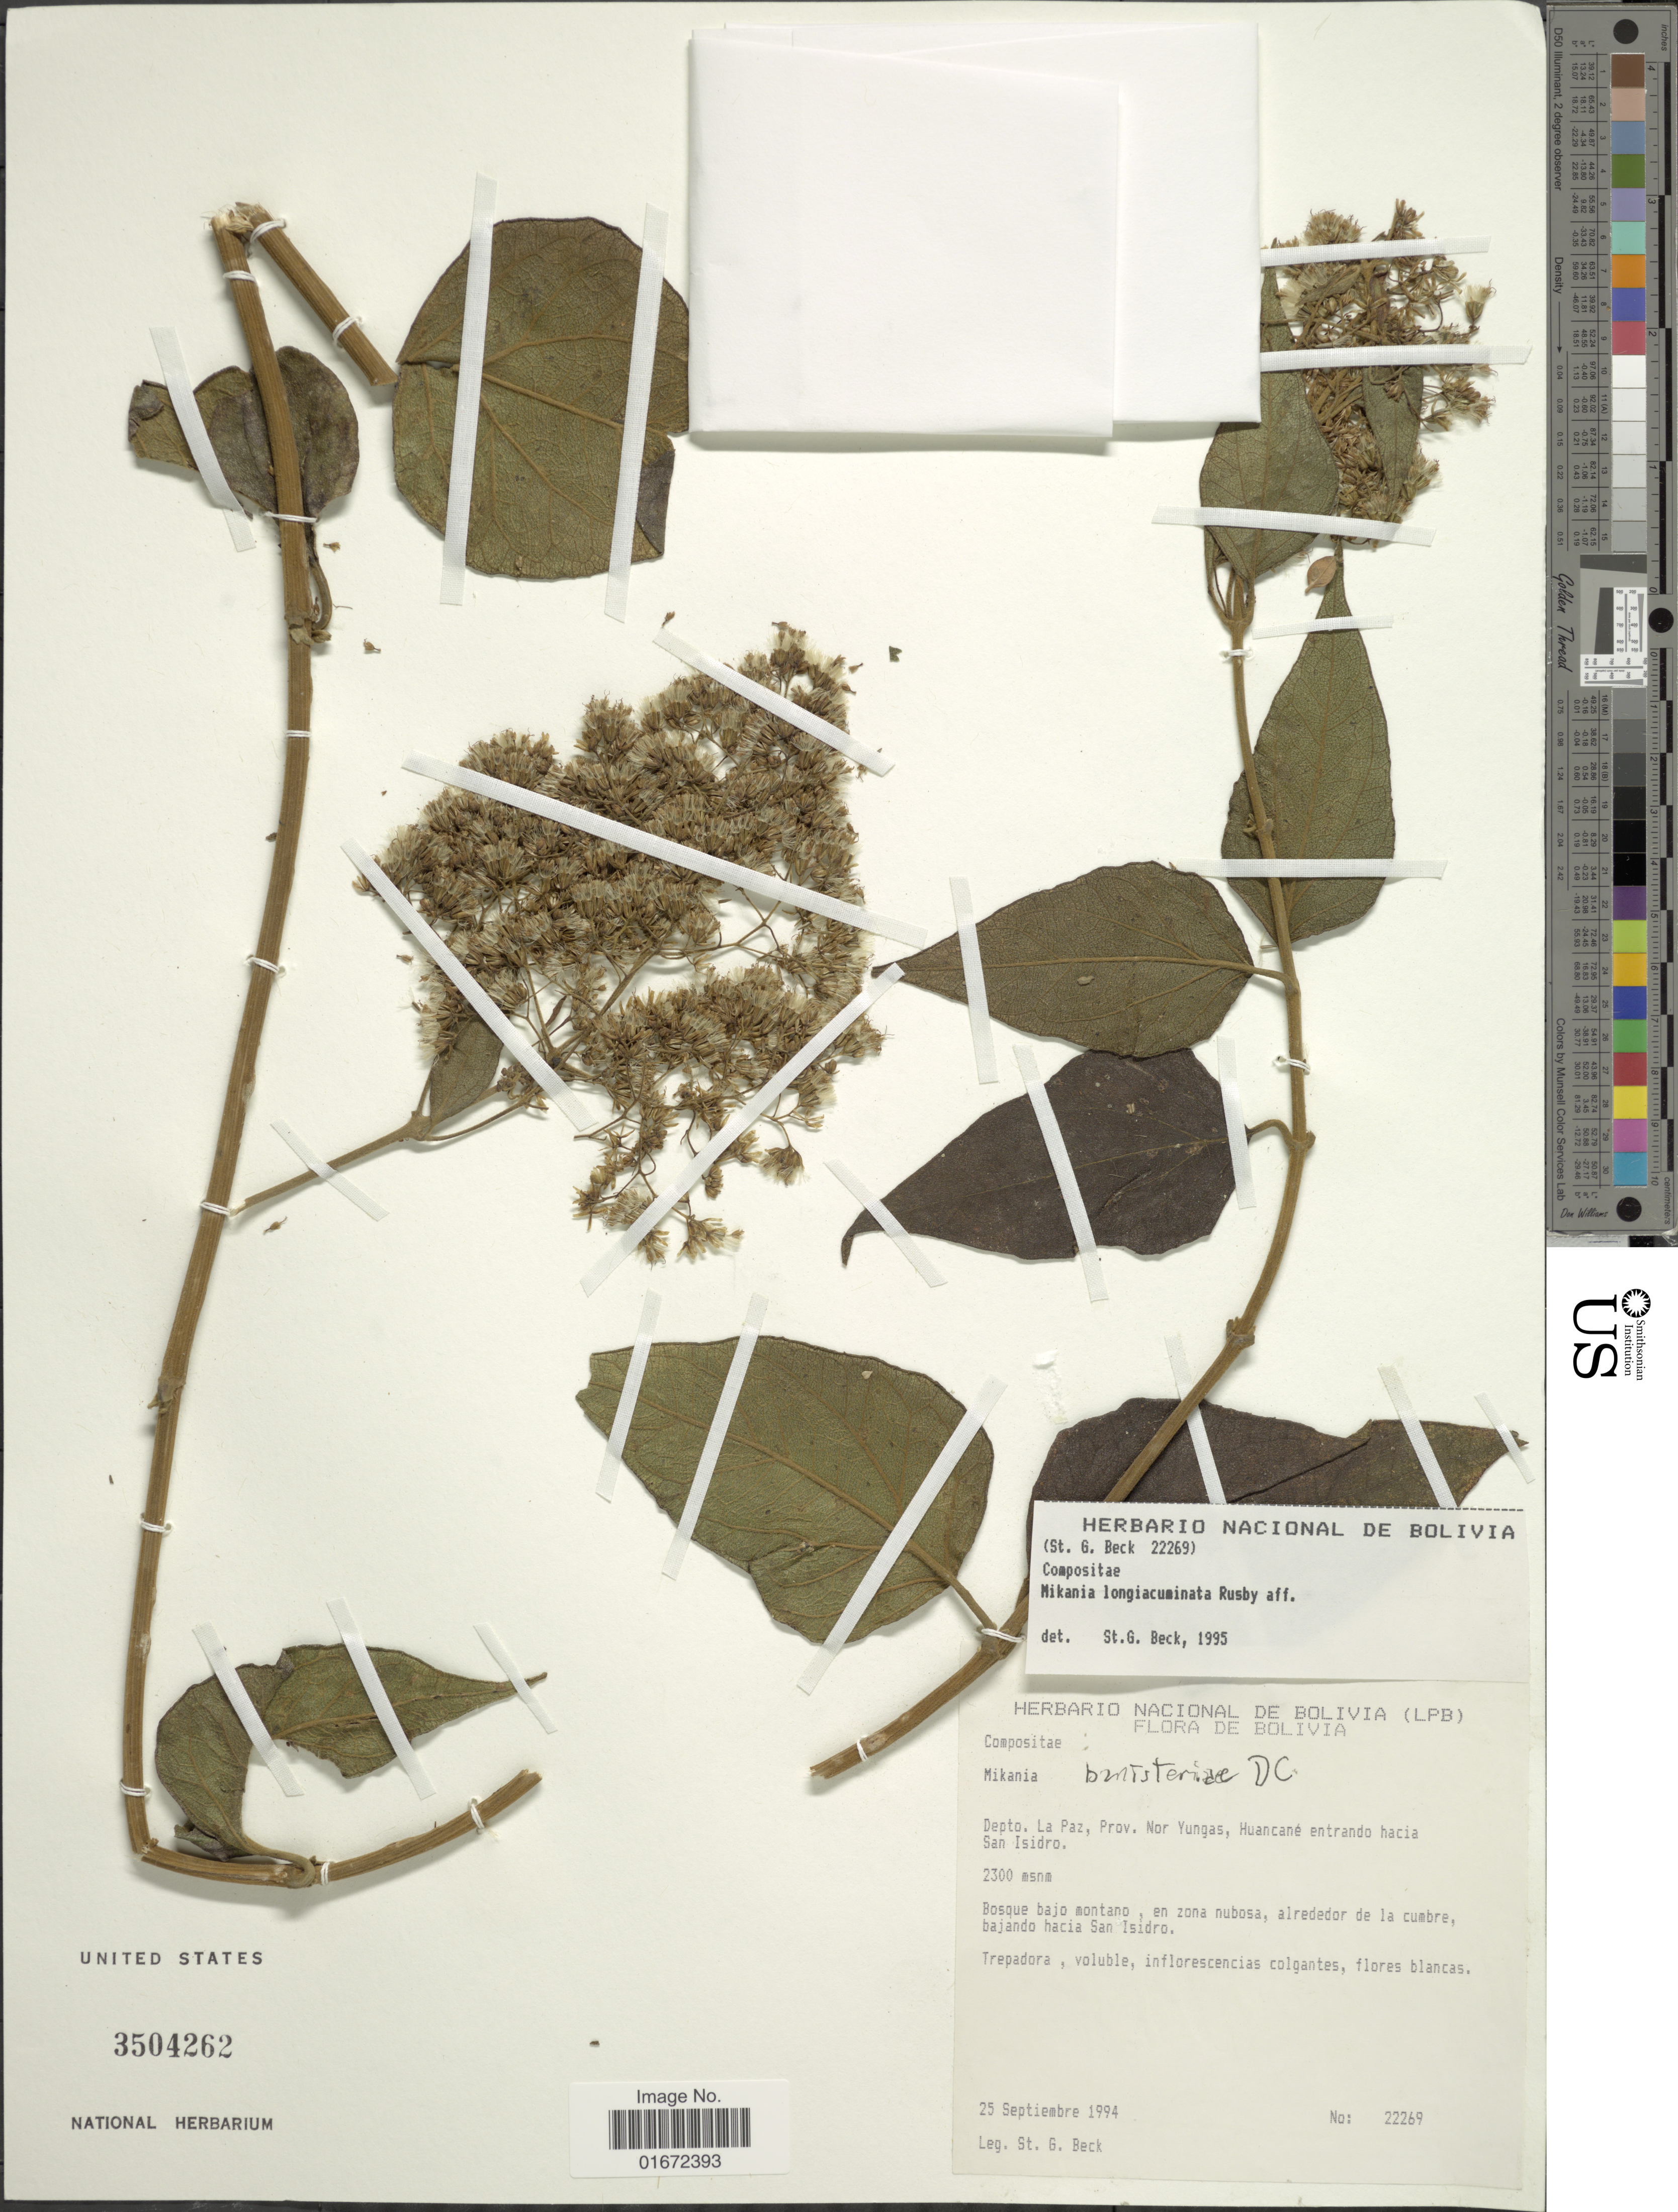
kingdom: Plantae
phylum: Tracheophyta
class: Magnoliopsida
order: Asterales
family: Asteraceae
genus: Mikania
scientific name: Mikania longiacuminata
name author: (Rusby) B.L. Rob.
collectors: S. G. Beck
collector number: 22269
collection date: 1994-09-25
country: Bolivia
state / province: La Paz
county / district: Nor Yungas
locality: Depto. La Paz, Nor Yungas, Huancané entrando hacia San Isidro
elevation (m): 2300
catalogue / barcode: US 3504262